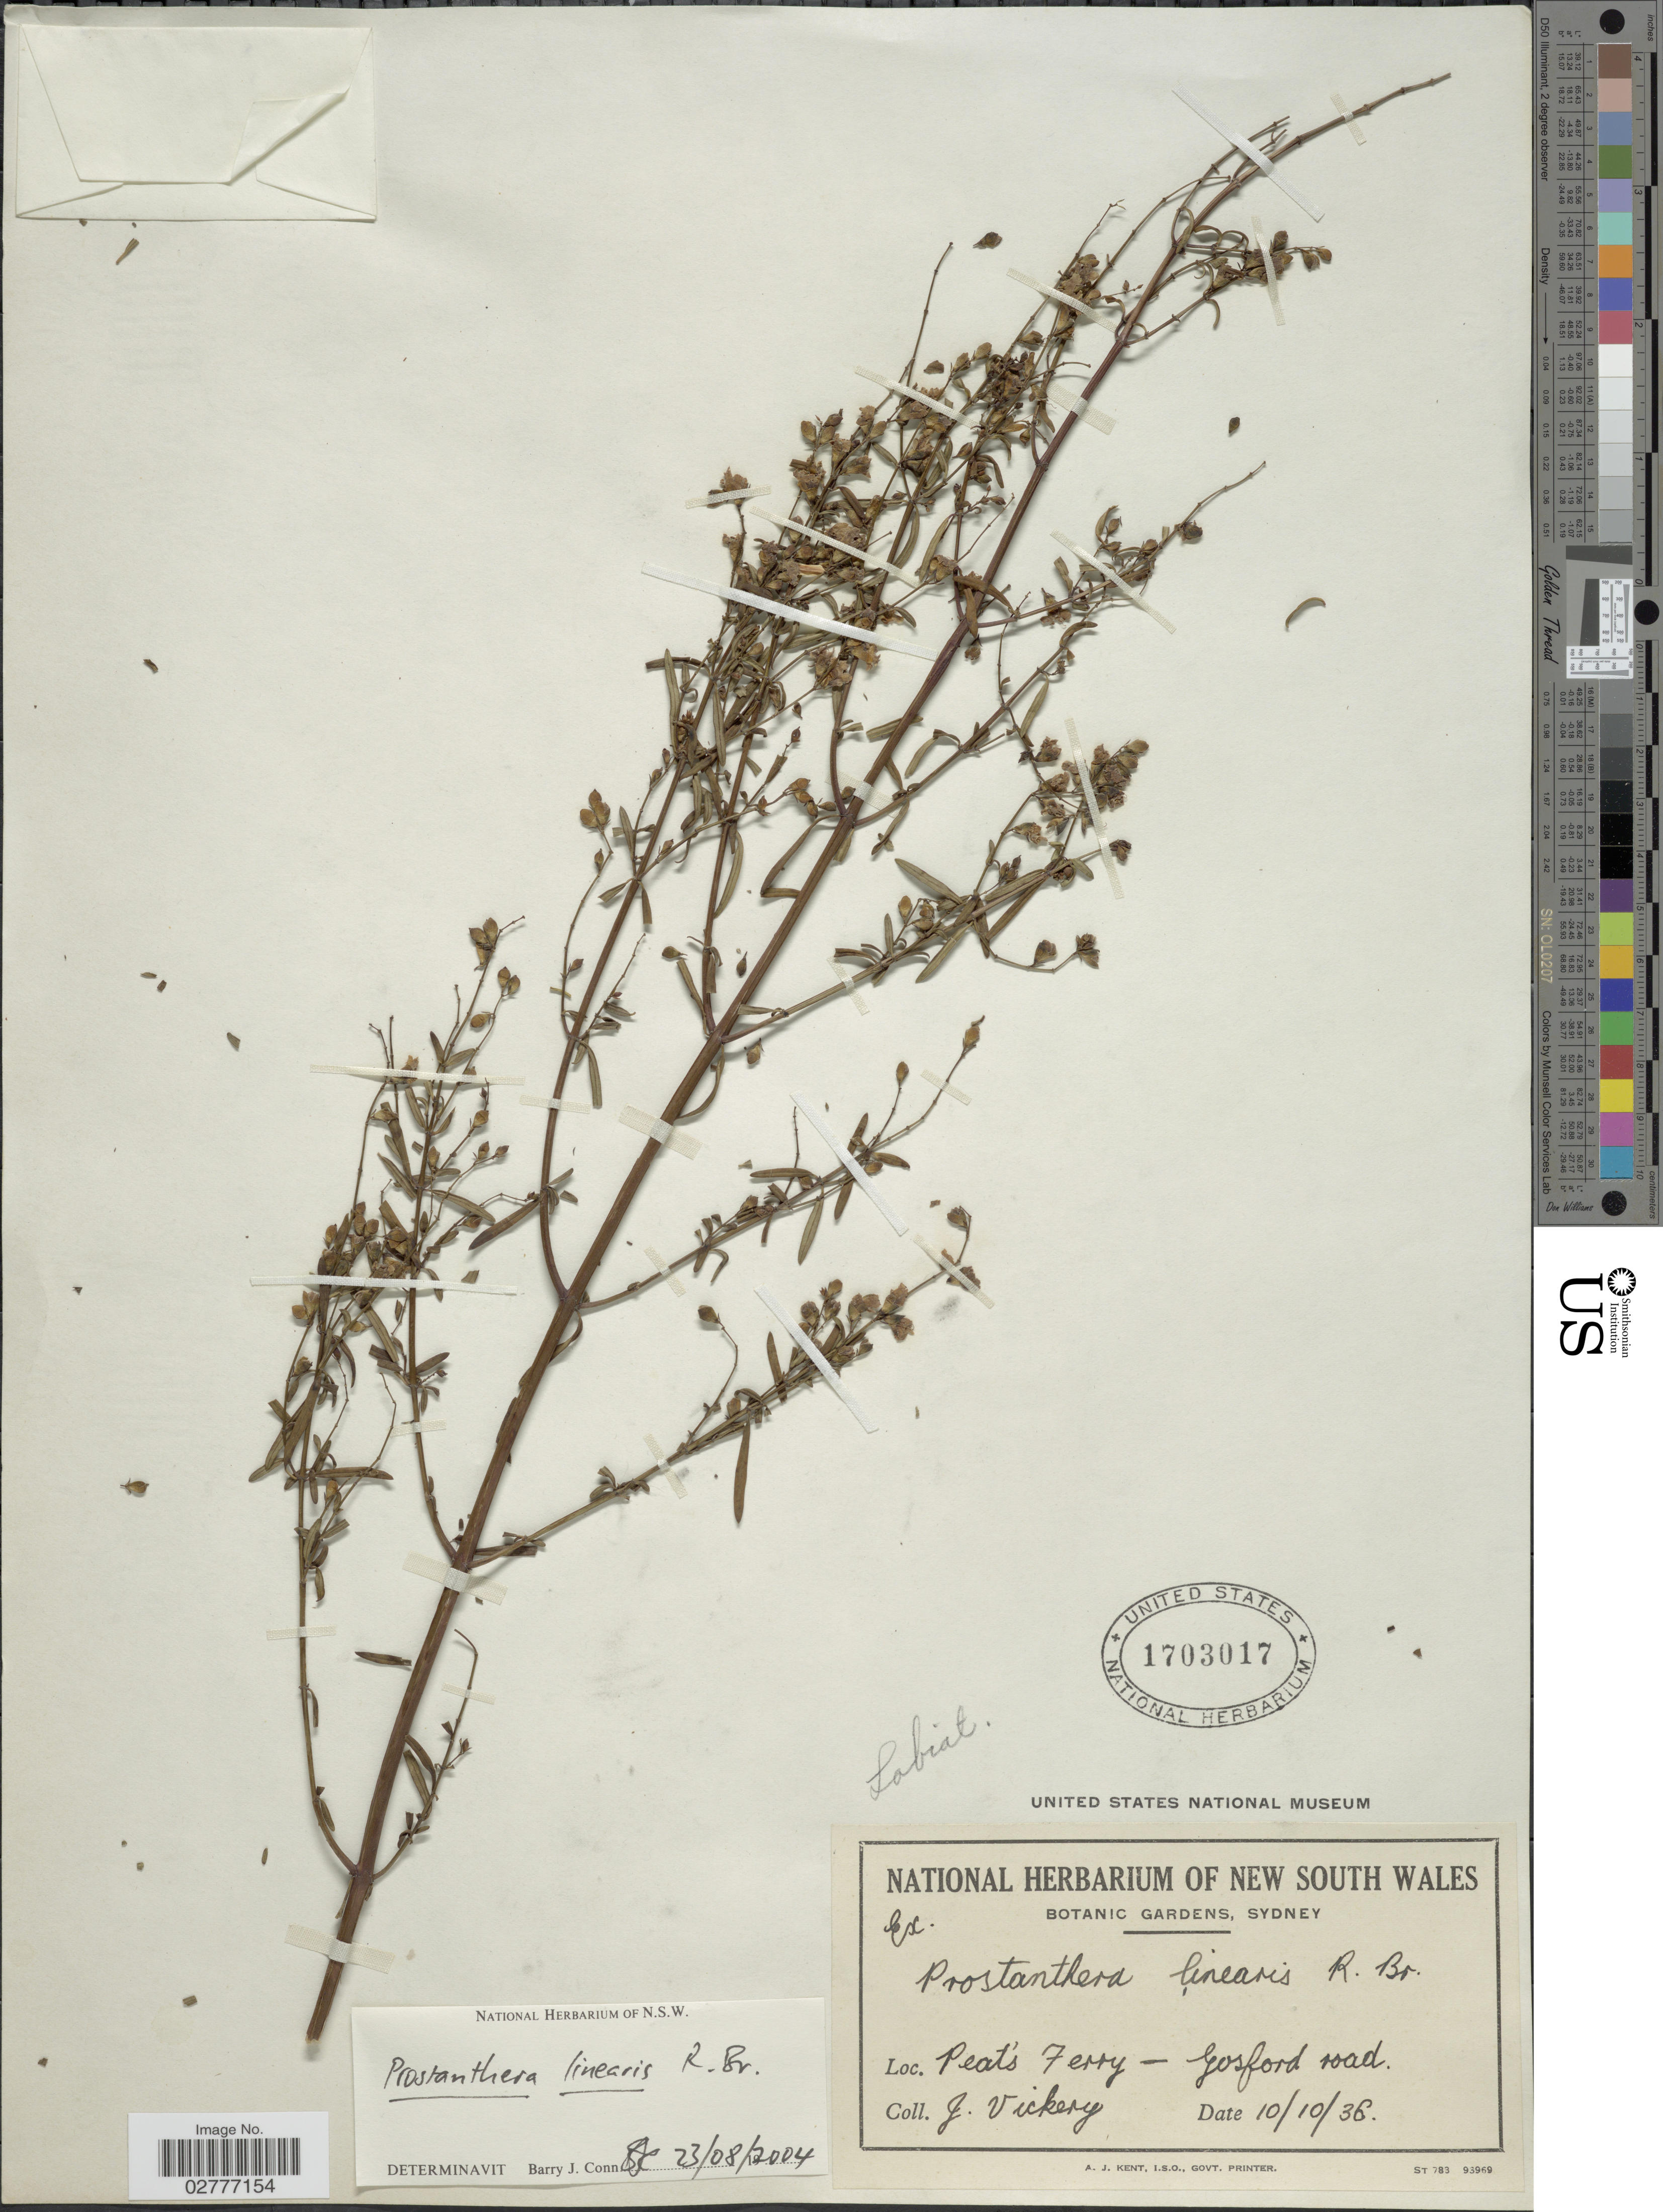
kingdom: Plantae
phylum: Tracheophyta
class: Magnoliopsida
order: Lamiales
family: Lamiaceae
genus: Prostanthera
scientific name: Prostanthera linearis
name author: R. Br.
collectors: J. Vickery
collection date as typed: Transcribed d/m/y: 10/10/36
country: Australia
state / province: New South Wales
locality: Peat's Ferry - Gosford road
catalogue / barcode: US 1703017